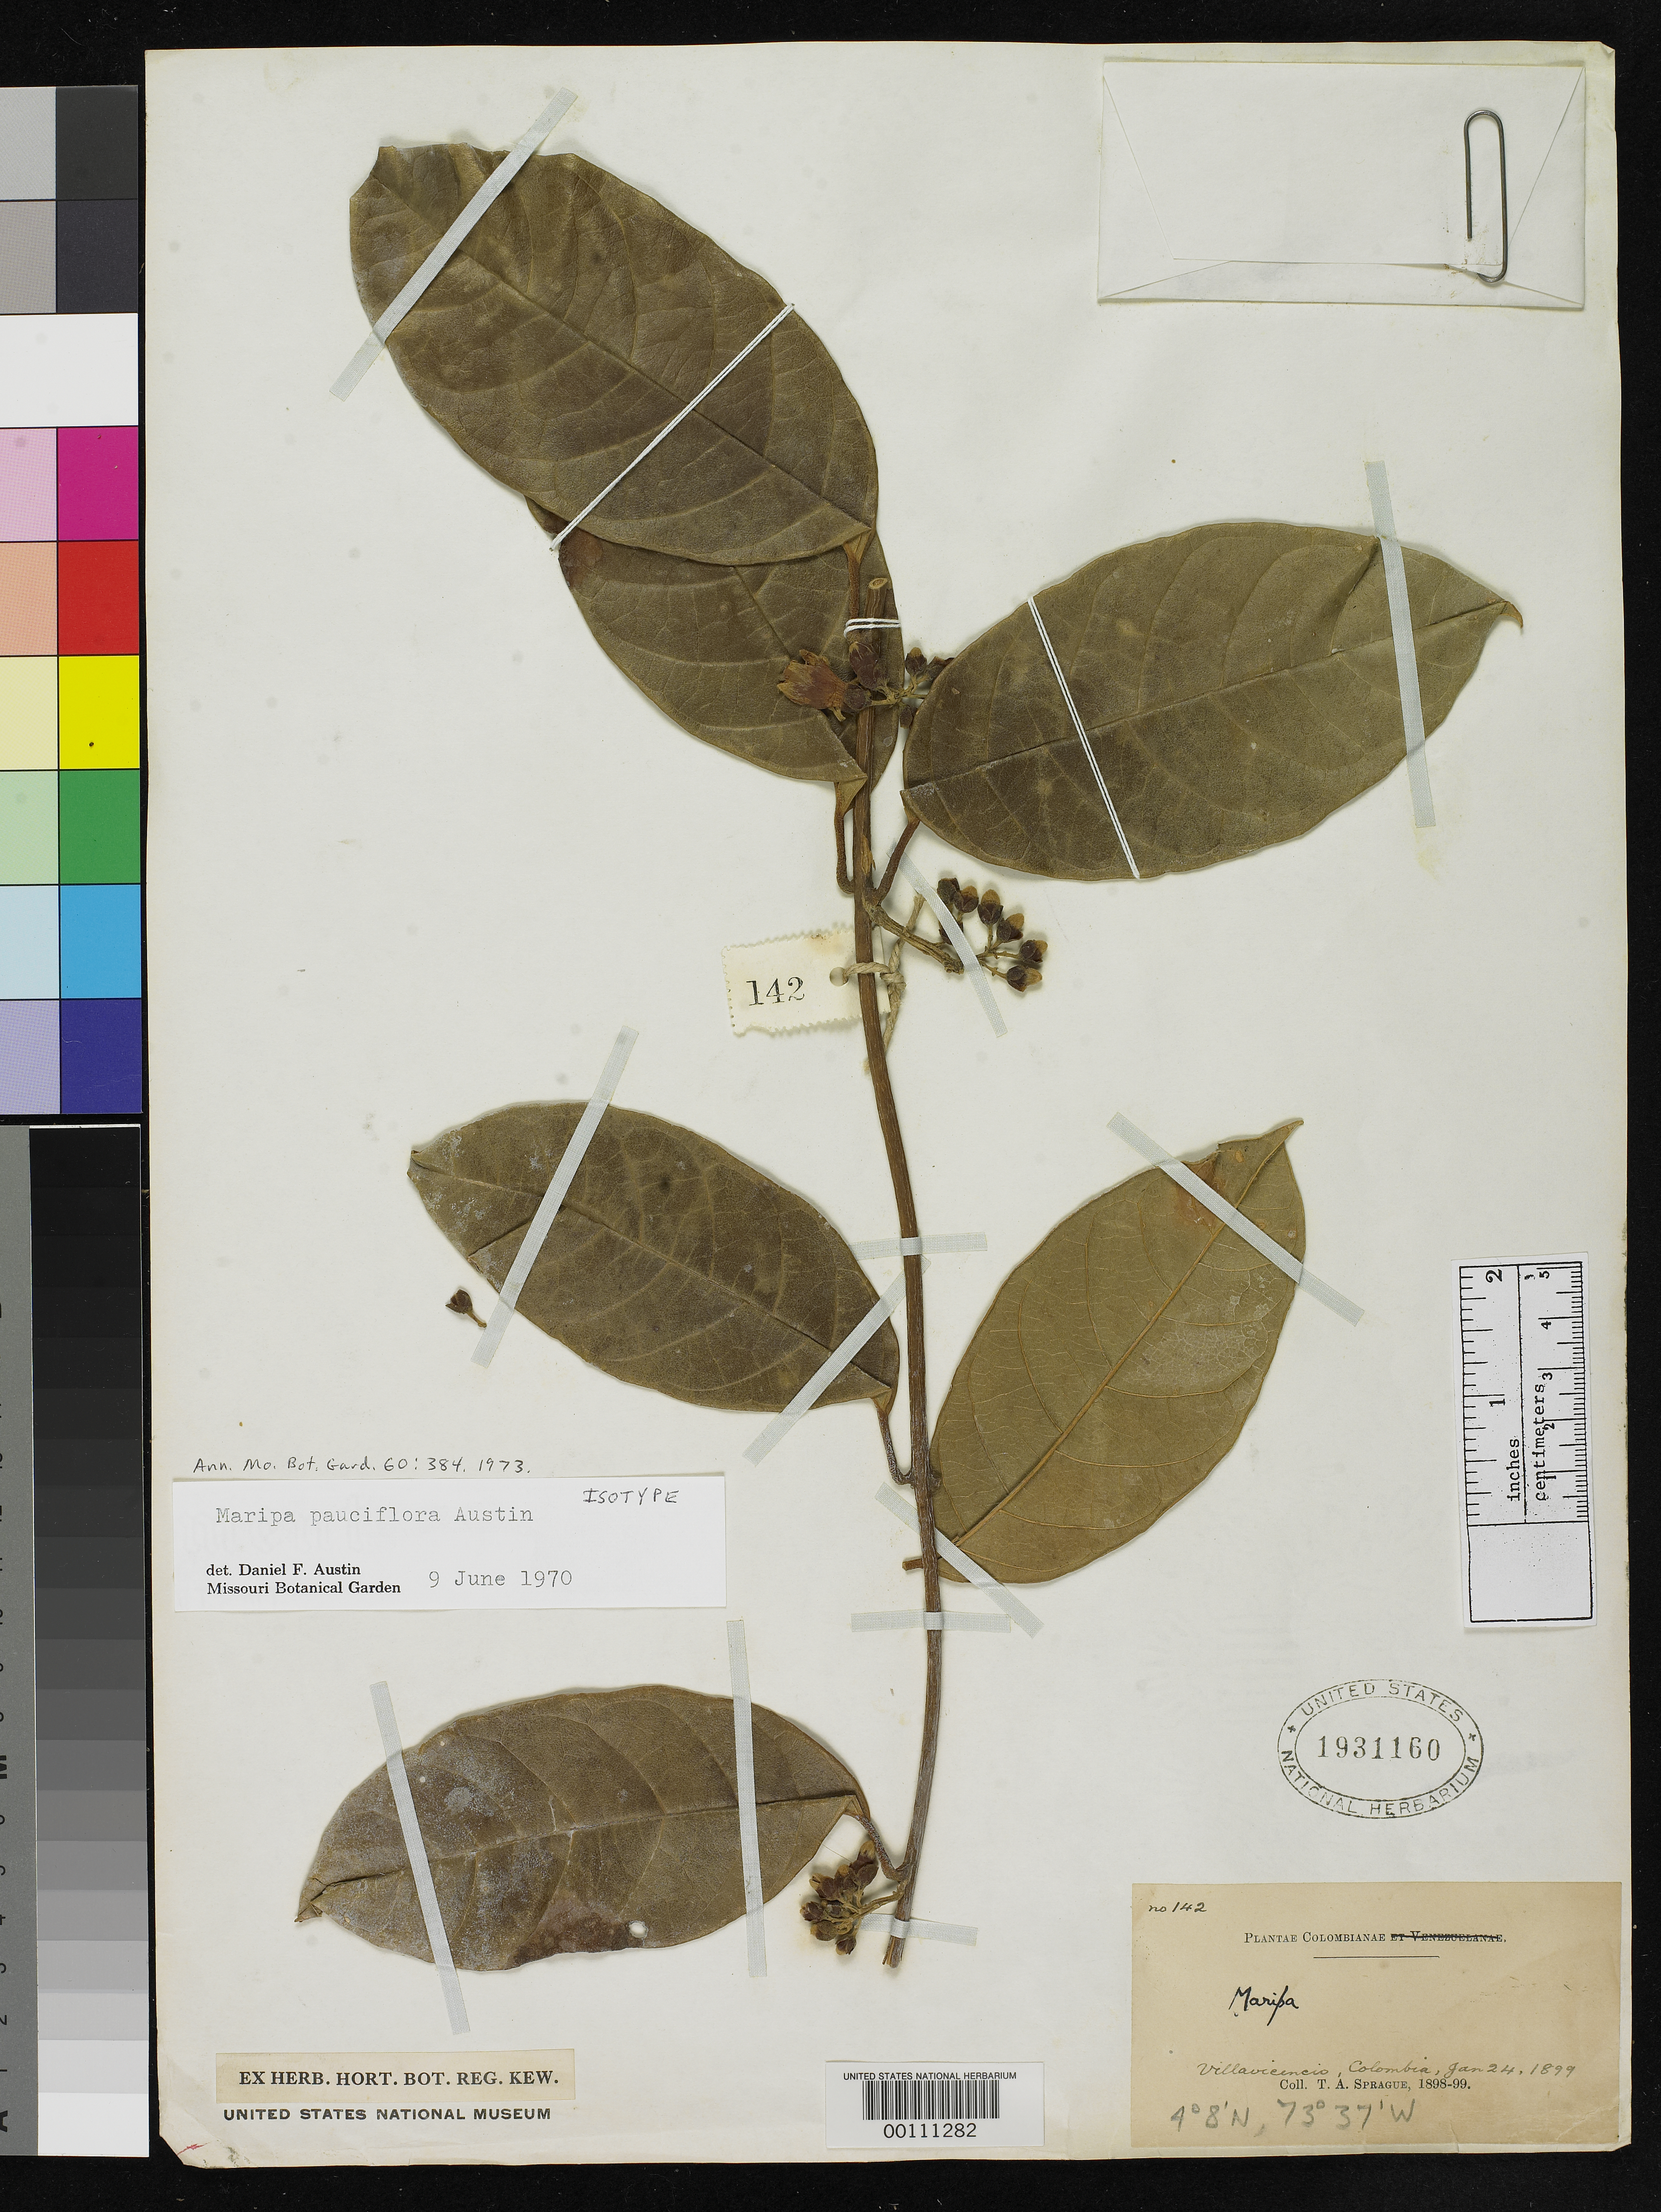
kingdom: Plantae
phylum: Tracheophyta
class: Magnoliopsida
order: Solanales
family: Convolvulaceae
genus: Maripa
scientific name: Maripa pauciflora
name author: D.F. Austin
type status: Isotype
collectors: T. A. Sprague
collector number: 142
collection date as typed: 24 Jan 1899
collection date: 1899-01-24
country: Colombia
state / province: Meta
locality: Villa Vicencia.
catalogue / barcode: US 1931160